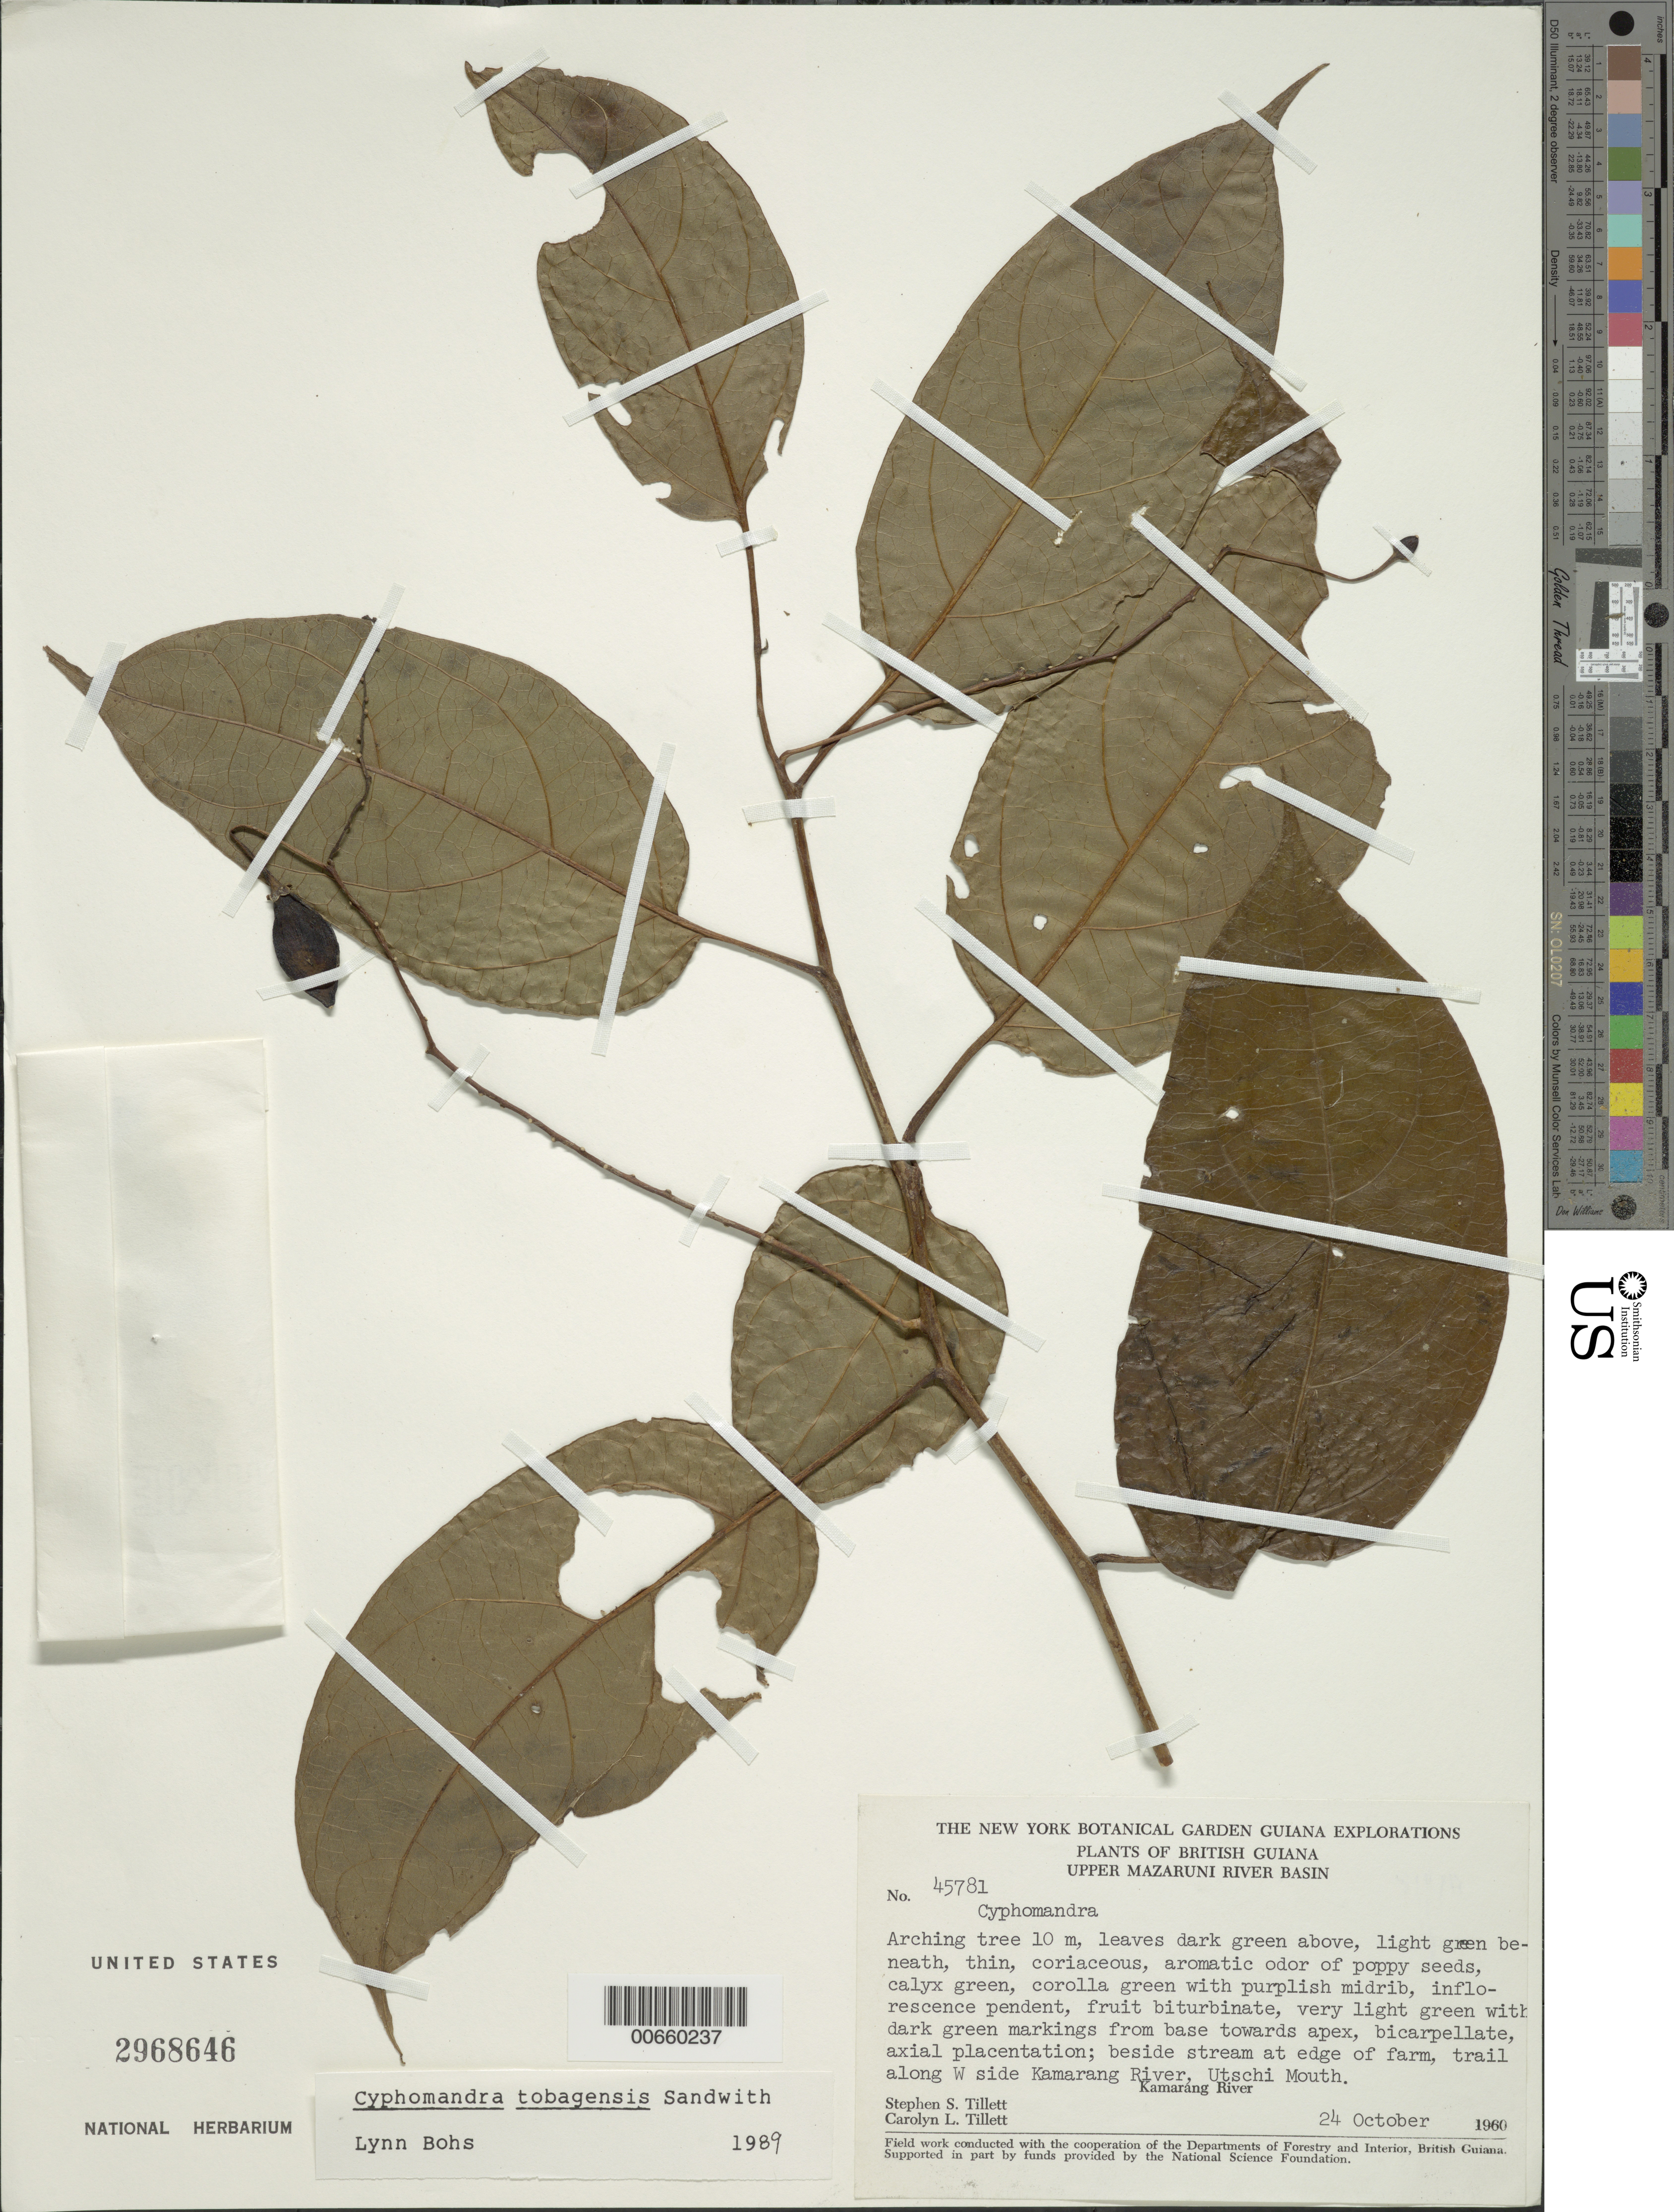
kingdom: Plantae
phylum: Tracheophyta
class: Magnoliopsida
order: Solanales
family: Solanaceae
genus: Cyphomandra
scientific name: Cyphomandra tobagensis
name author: Sandwith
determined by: Bohs, L. A.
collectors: S. S. Tillett, C. L. Tillett & R. Boyan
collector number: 45781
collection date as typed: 24-Oct-60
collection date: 1960-10-24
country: Guyana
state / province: Cuyuni-Mazaruni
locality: Upper Mazaruni River Basin, mouth of Utschi River, Kamarang River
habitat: Streamside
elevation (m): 550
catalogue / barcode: US 2968646